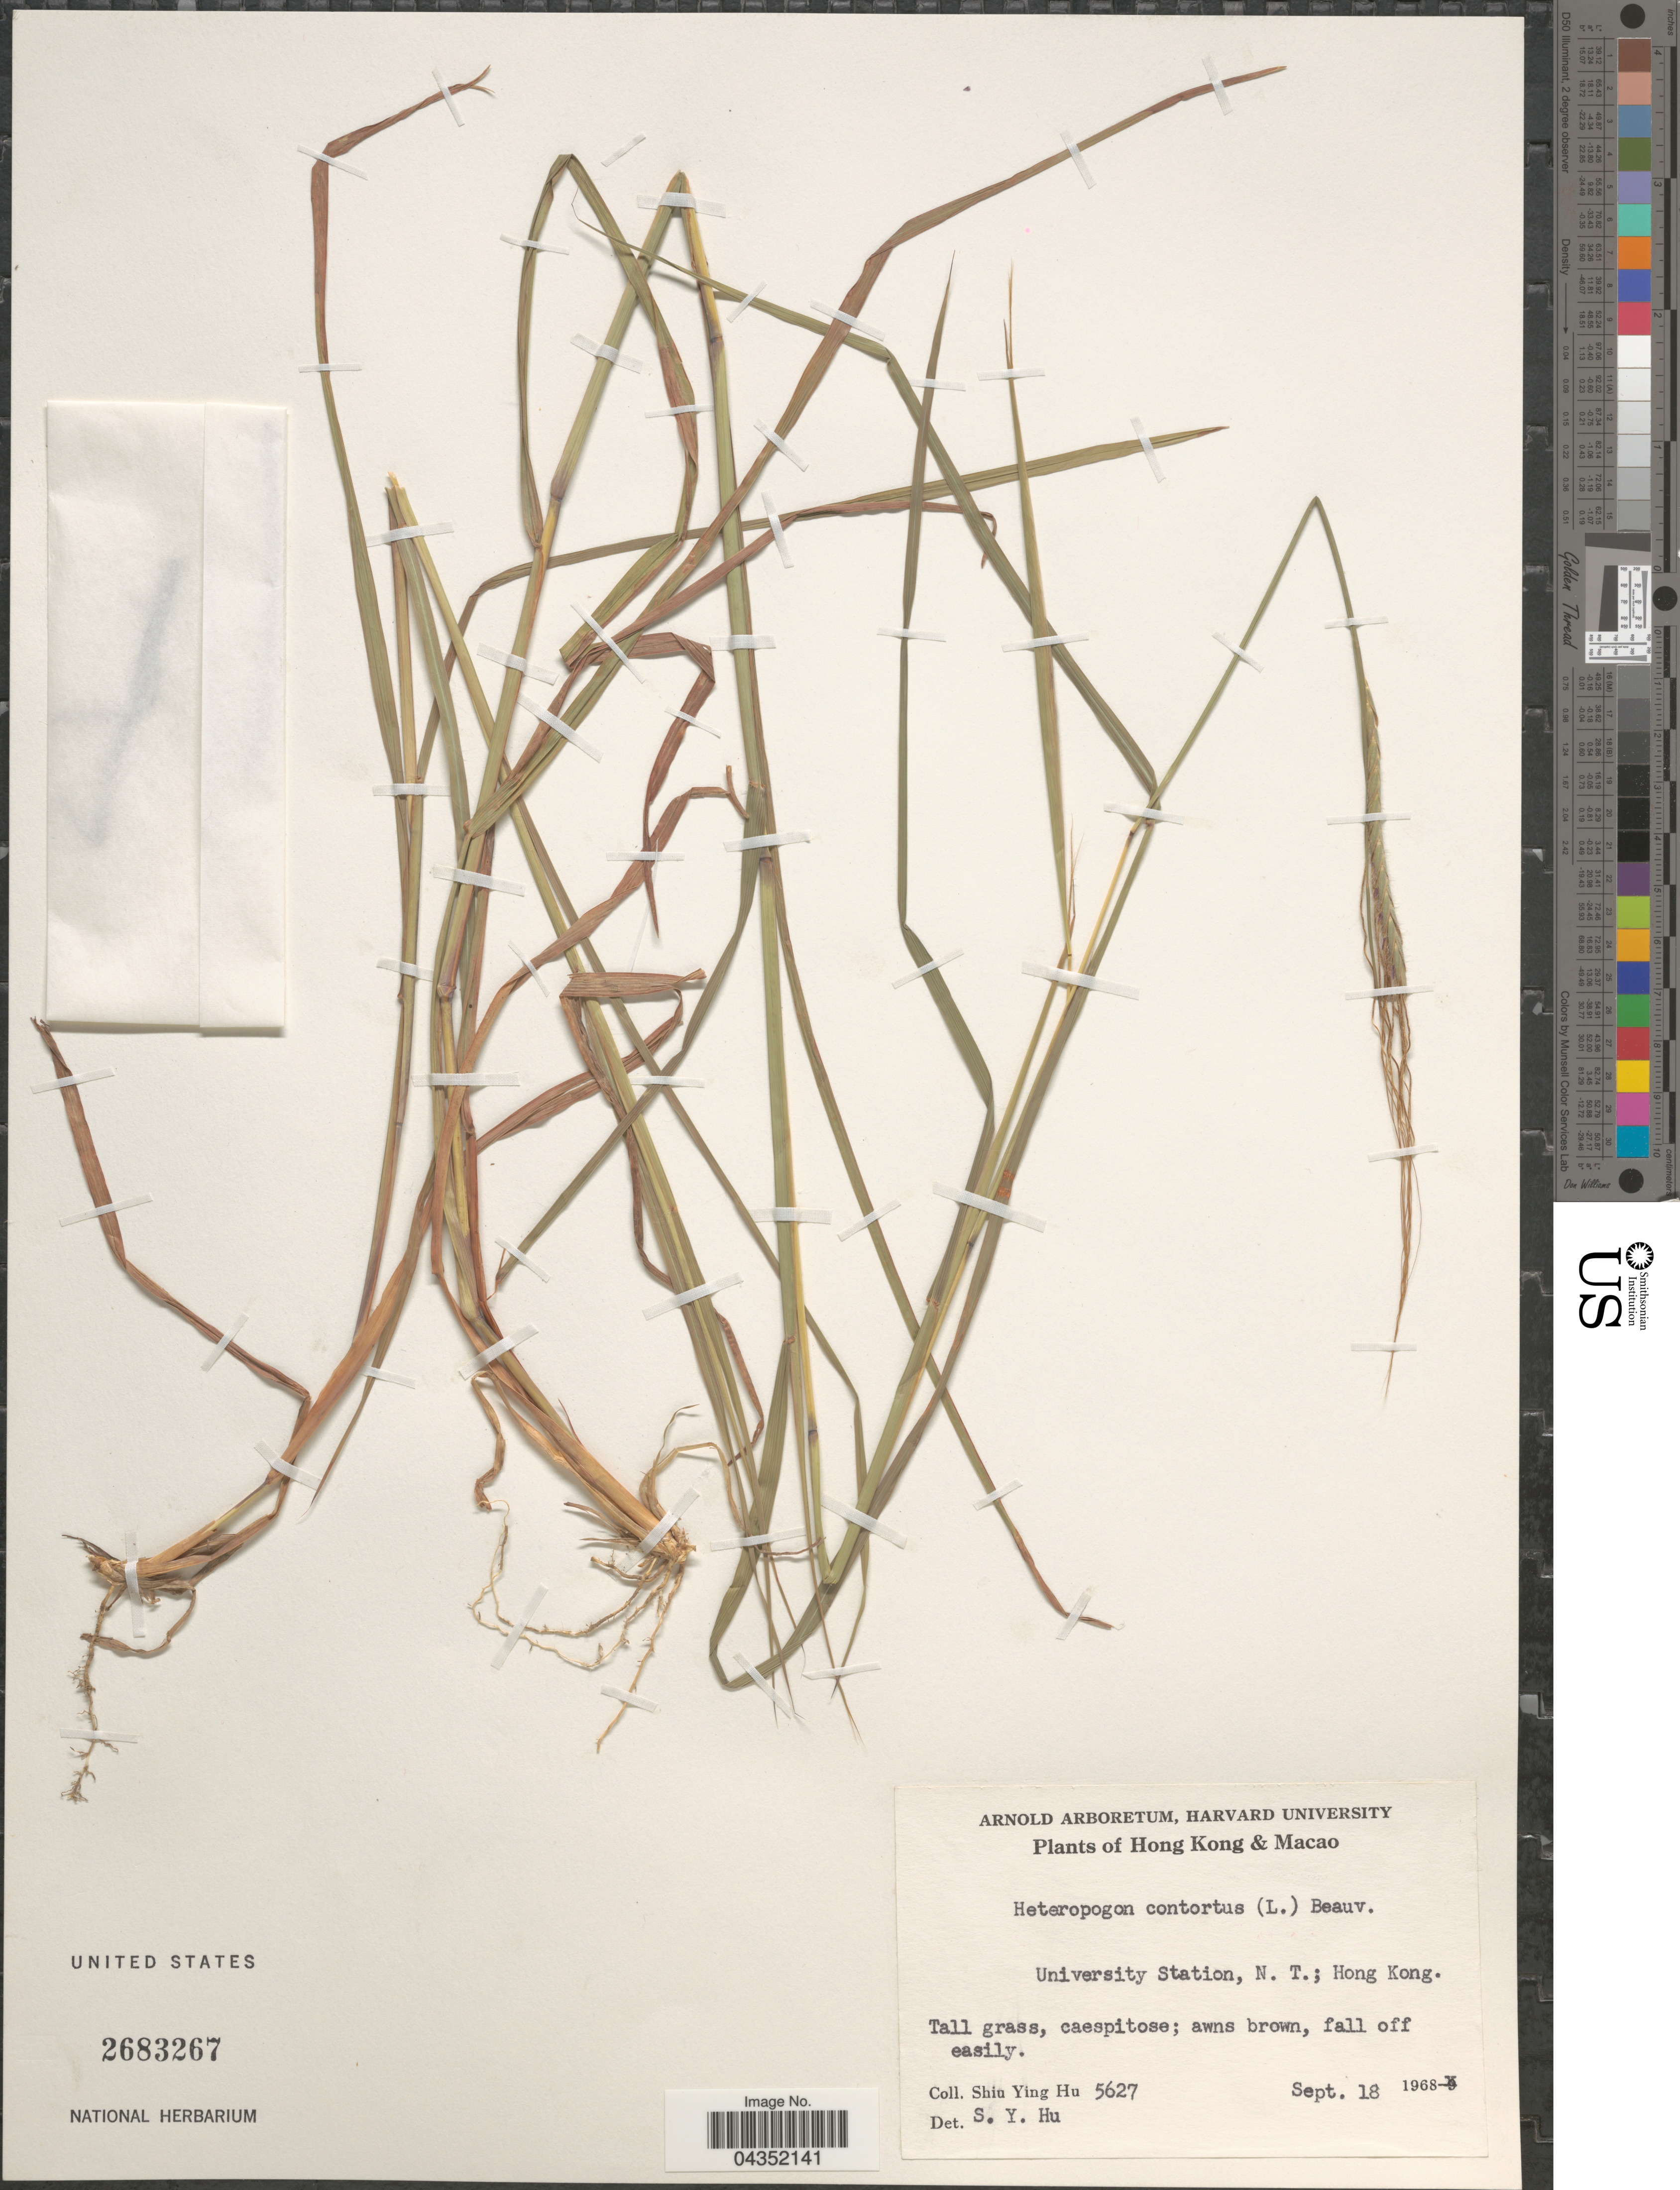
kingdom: Plantae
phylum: Tracheophyta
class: Liliopsida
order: Poales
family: Poaceae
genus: Heteropogon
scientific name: Heteropogon contortus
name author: (L.) P. Beauv. ex Roem. & Schult.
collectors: S. Y. Hu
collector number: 5627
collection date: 1968-09-18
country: China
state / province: Hong Kong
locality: Hong Kong & Macao. University Station, N. T.; Hong Kong.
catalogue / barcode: US 2683267